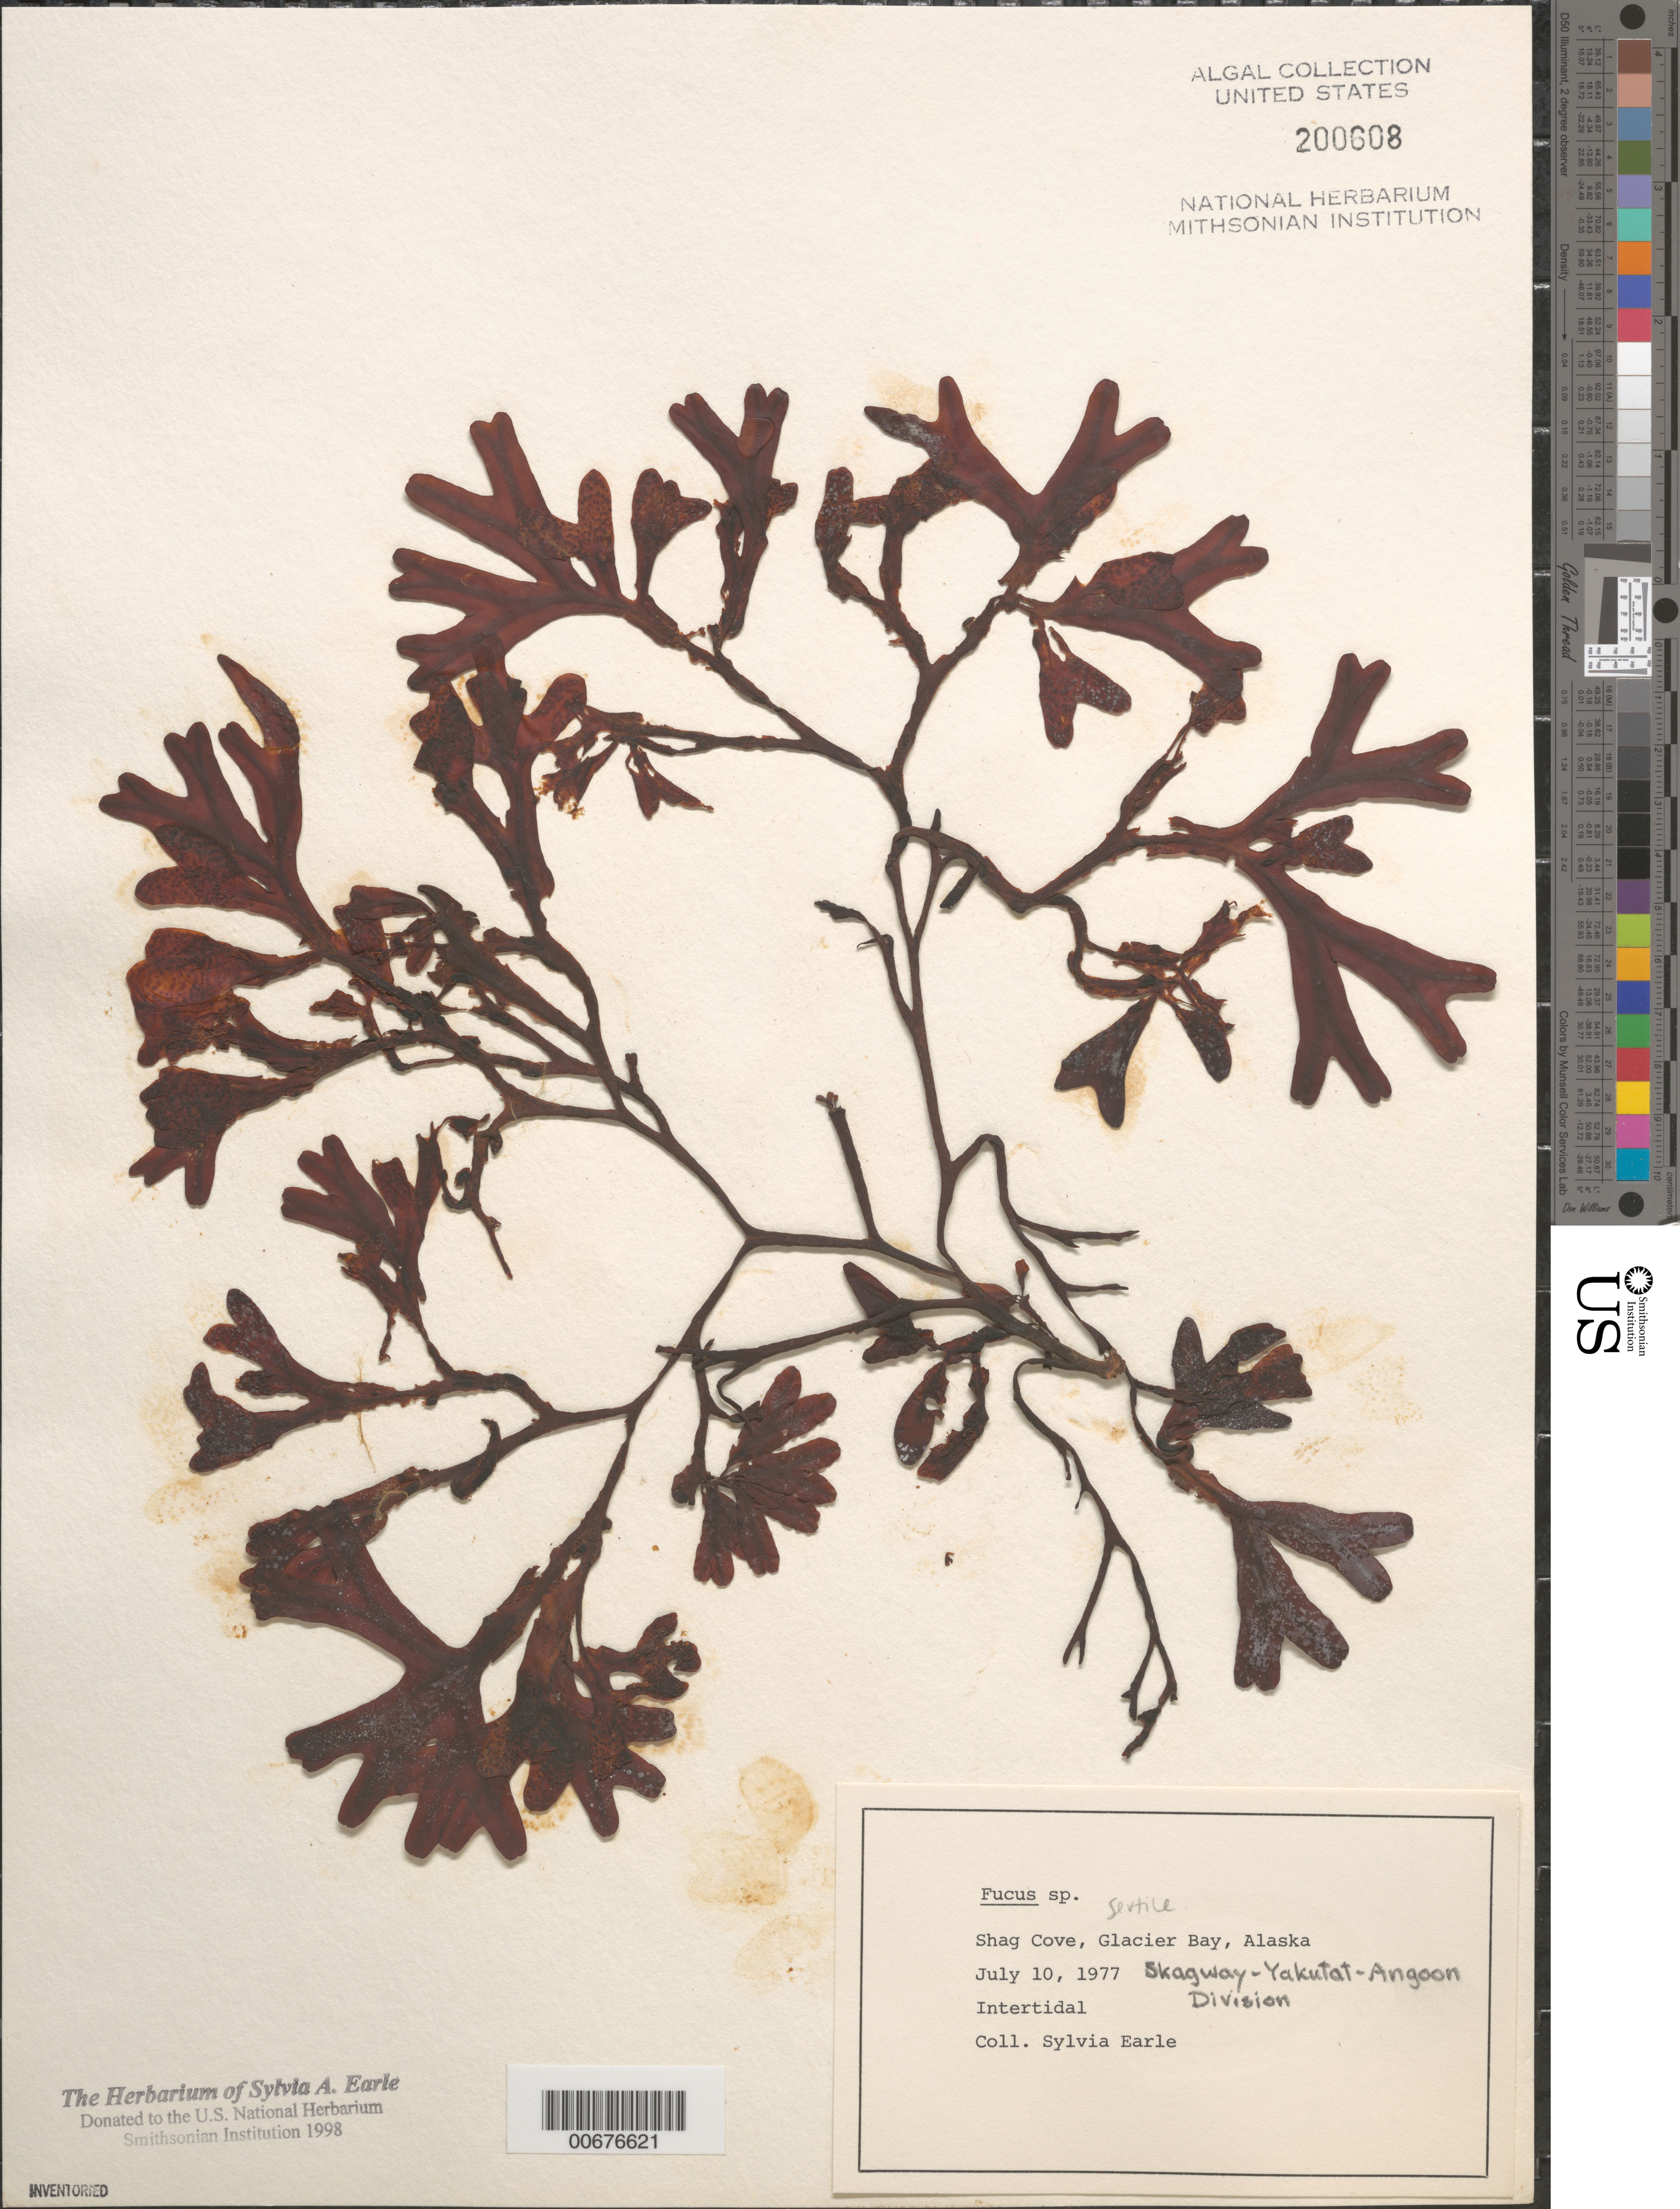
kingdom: Chromista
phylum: Ochrophyta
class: Phaeophyceae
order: Fucales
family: Fucaceae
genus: Fucus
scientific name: Fucus sp.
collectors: S. A. Earle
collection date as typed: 10 Jul 1977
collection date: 1977-07-10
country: United States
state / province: Alaska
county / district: Skagway-Yakutat-Angoon Division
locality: Shag Cove, Glacier Bay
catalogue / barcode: US 200608